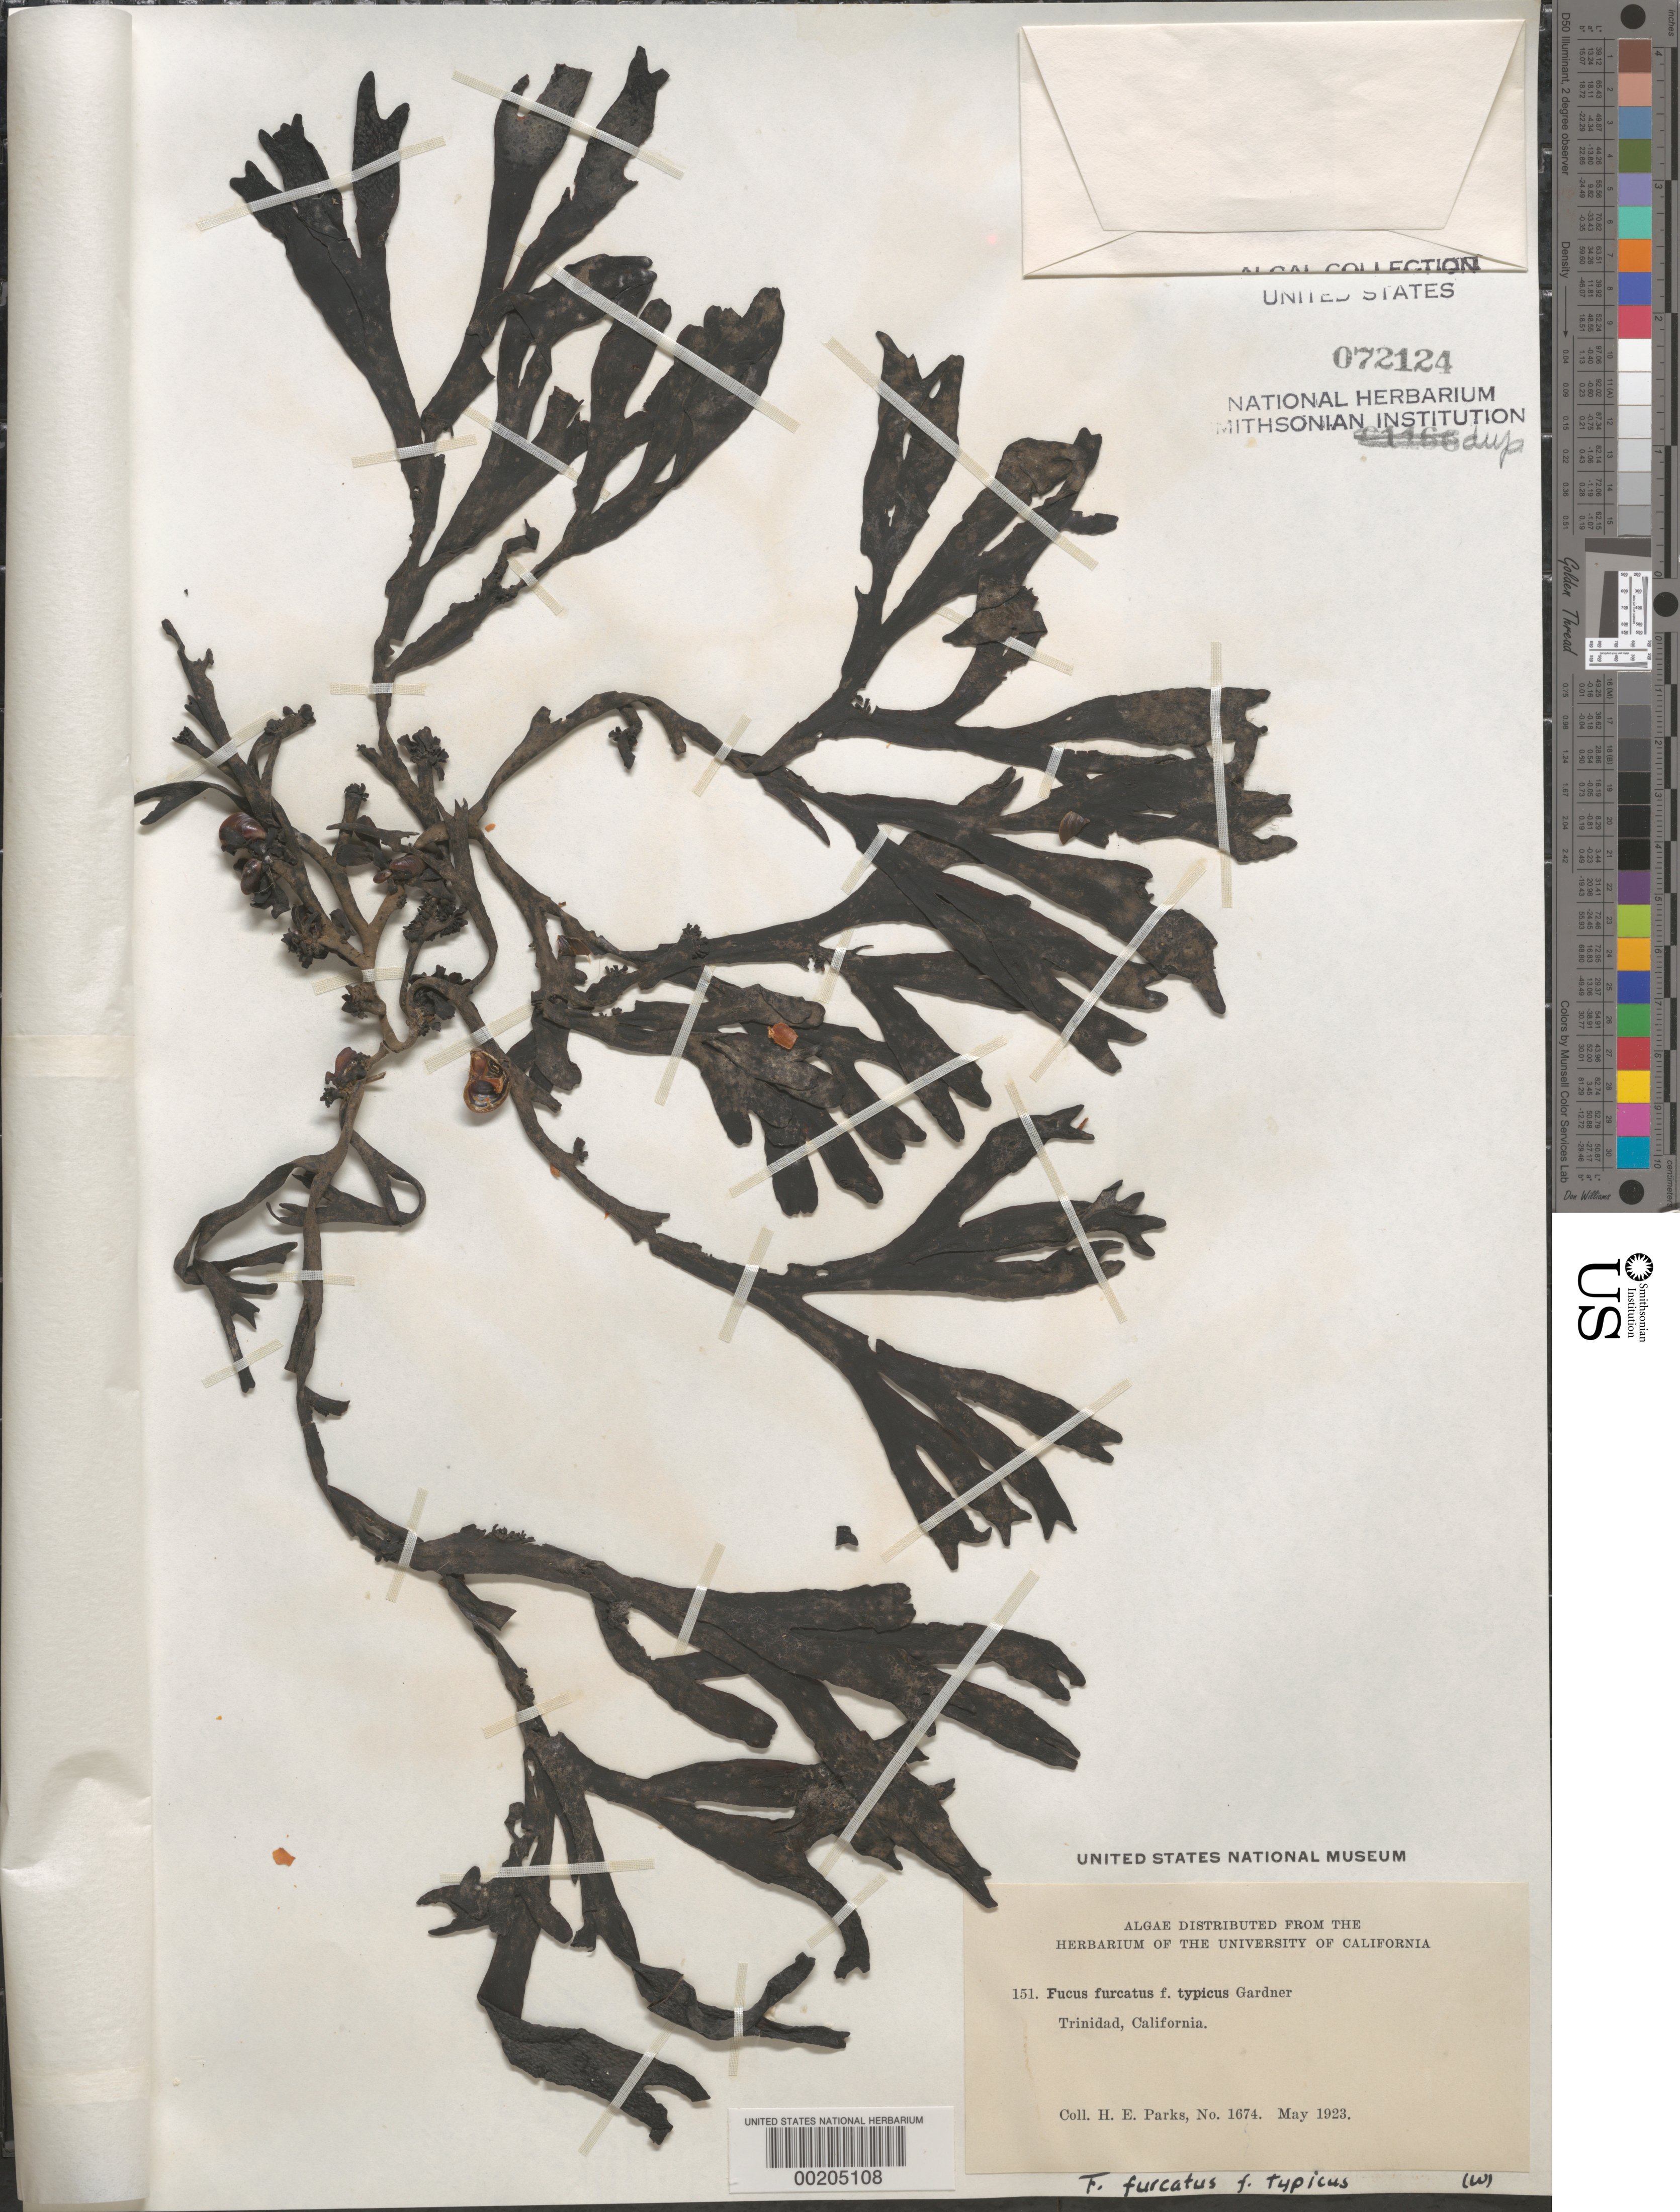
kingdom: Chromista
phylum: Ochrophyta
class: Phaeophyceae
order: Fucales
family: Fucaceae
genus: Fucus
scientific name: Fucus distichus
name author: L.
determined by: Algae name updating Project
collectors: H. E. Parks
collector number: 1674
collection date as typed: May 1923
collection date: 1923-05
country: United States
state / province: California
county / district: Humboldt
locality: Trinidad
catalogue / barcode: US 72124